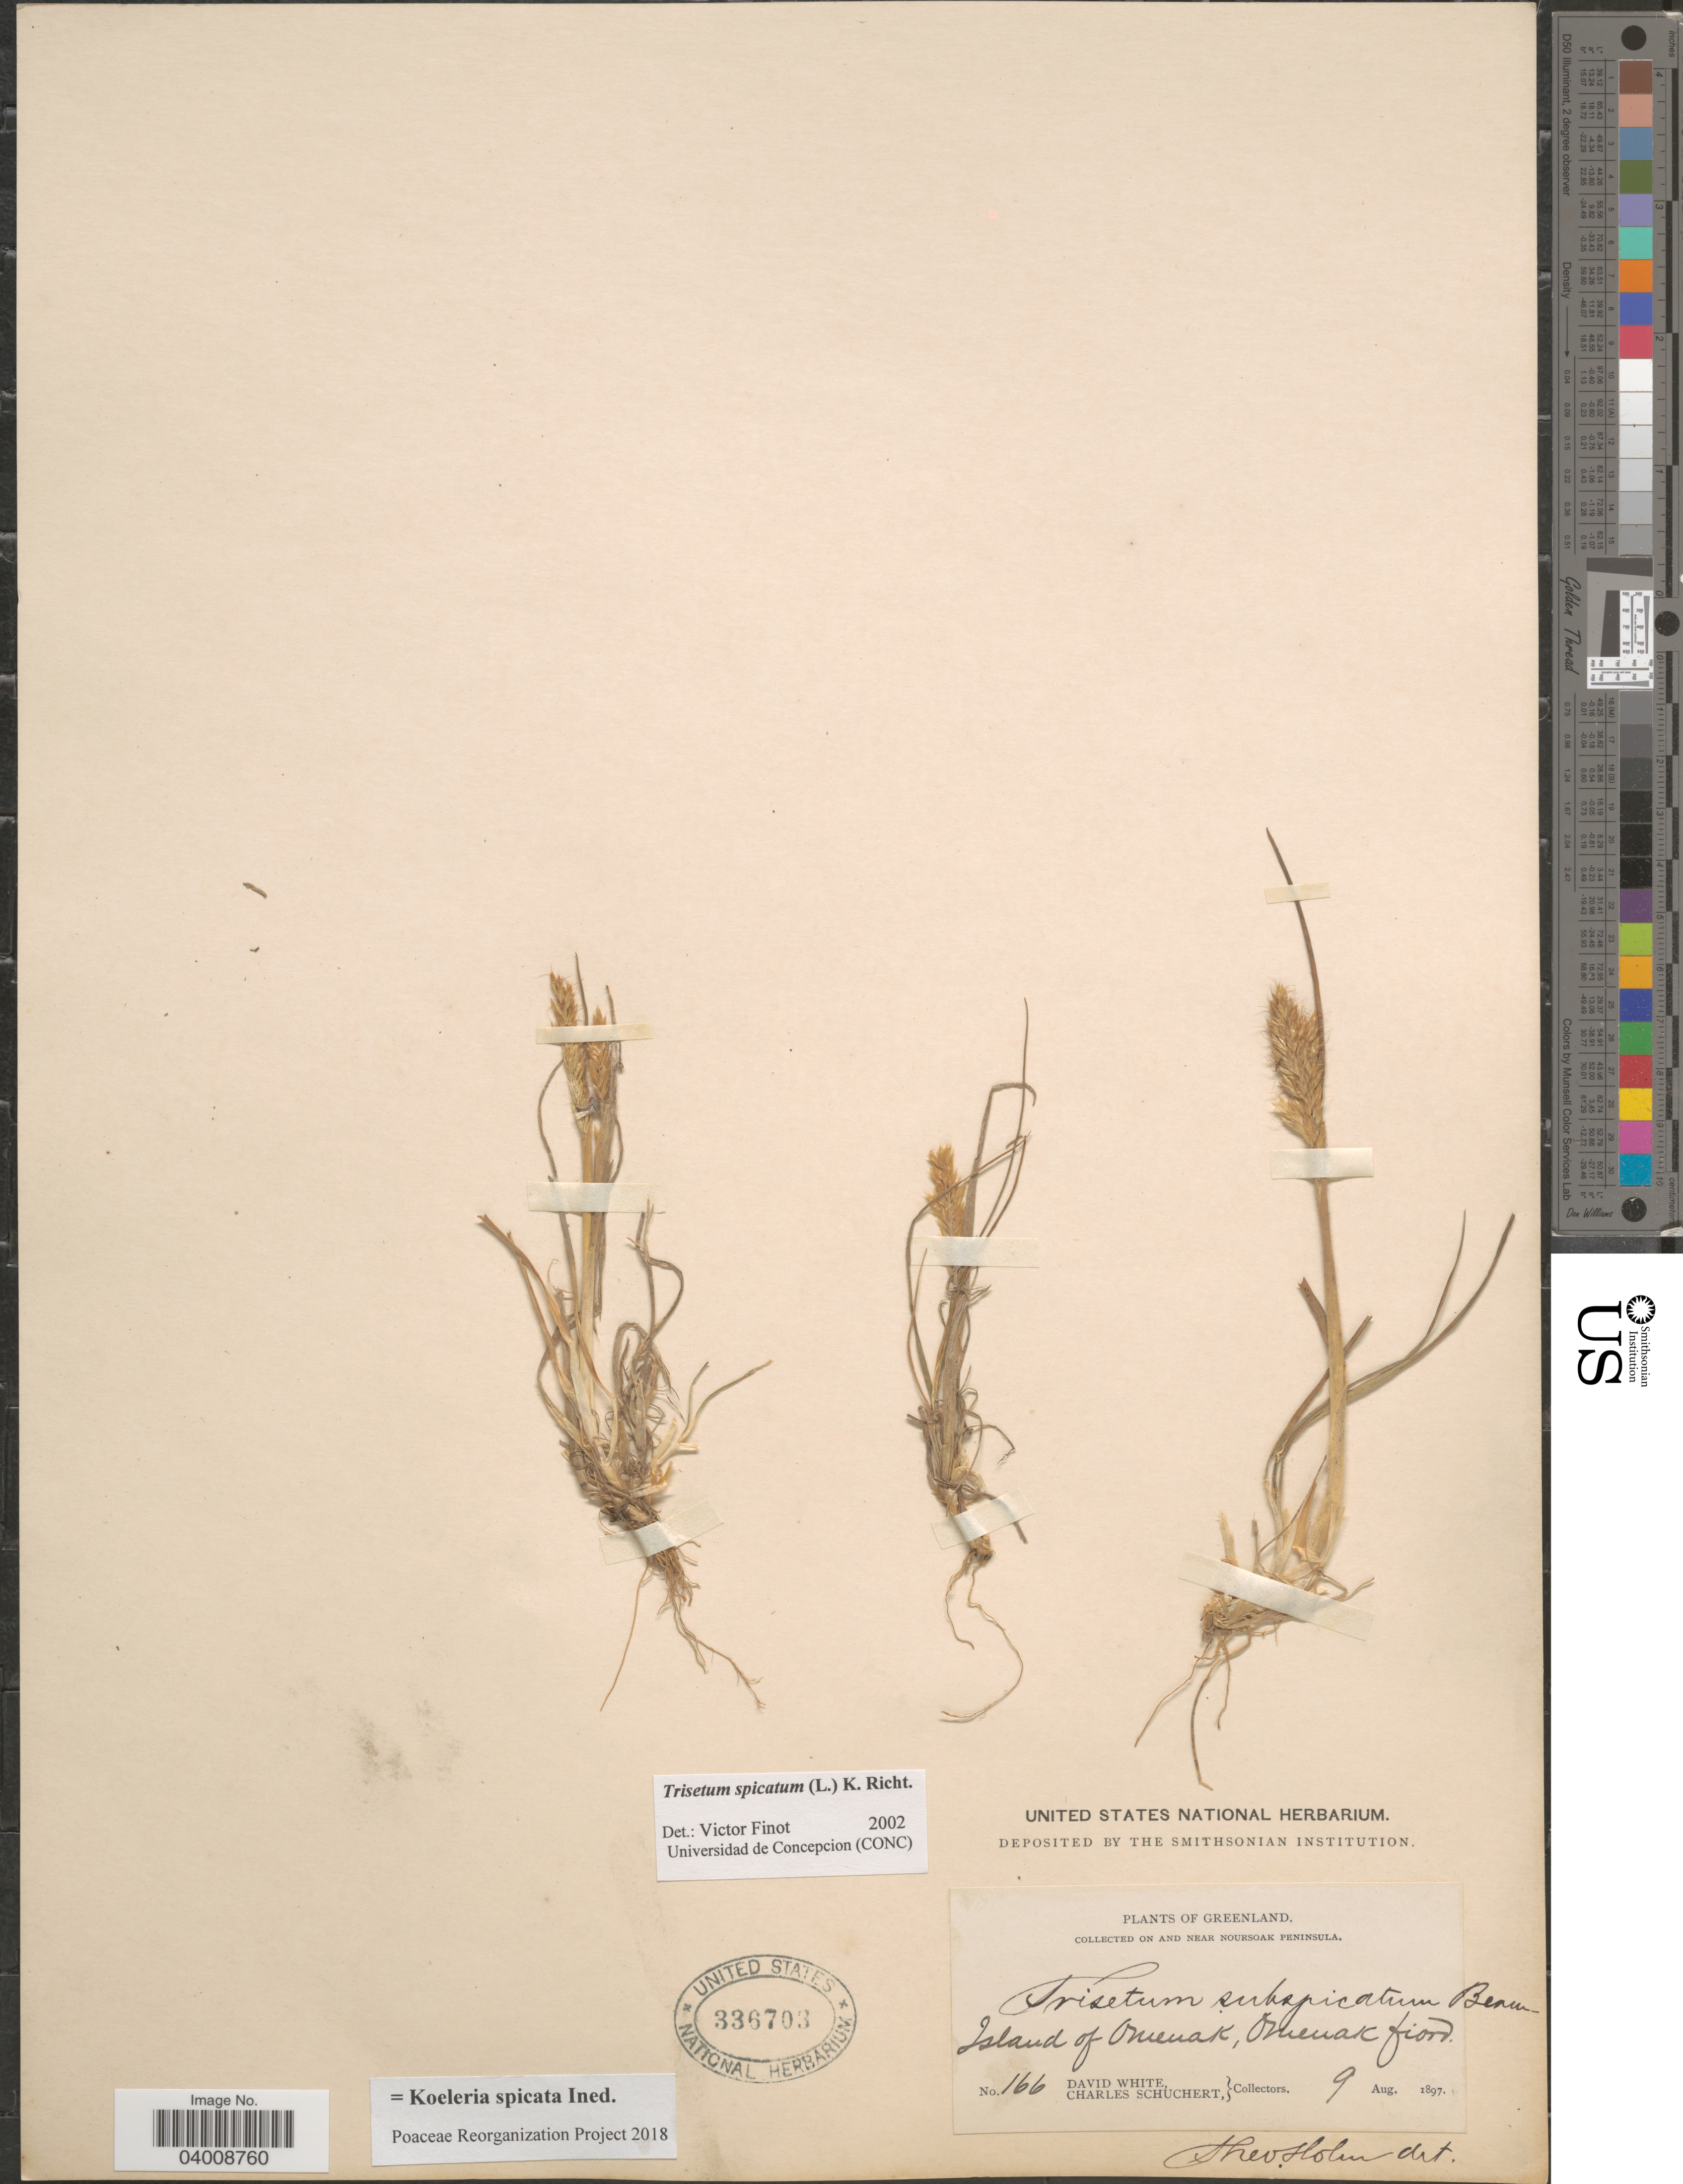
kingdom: Plantae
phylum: Tracheophyta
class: Liliopsida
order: Poales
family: Poaceae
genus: Koeleria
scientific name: Koeleria spicata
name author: (L.) Barberá et al.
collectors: D. White & C. Schuchert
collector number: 166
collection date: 1897-08-09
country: Greenland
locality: On and near Noursoak Peninsula. Island of Omenak, Omenak fiord.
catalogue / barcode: US 336703